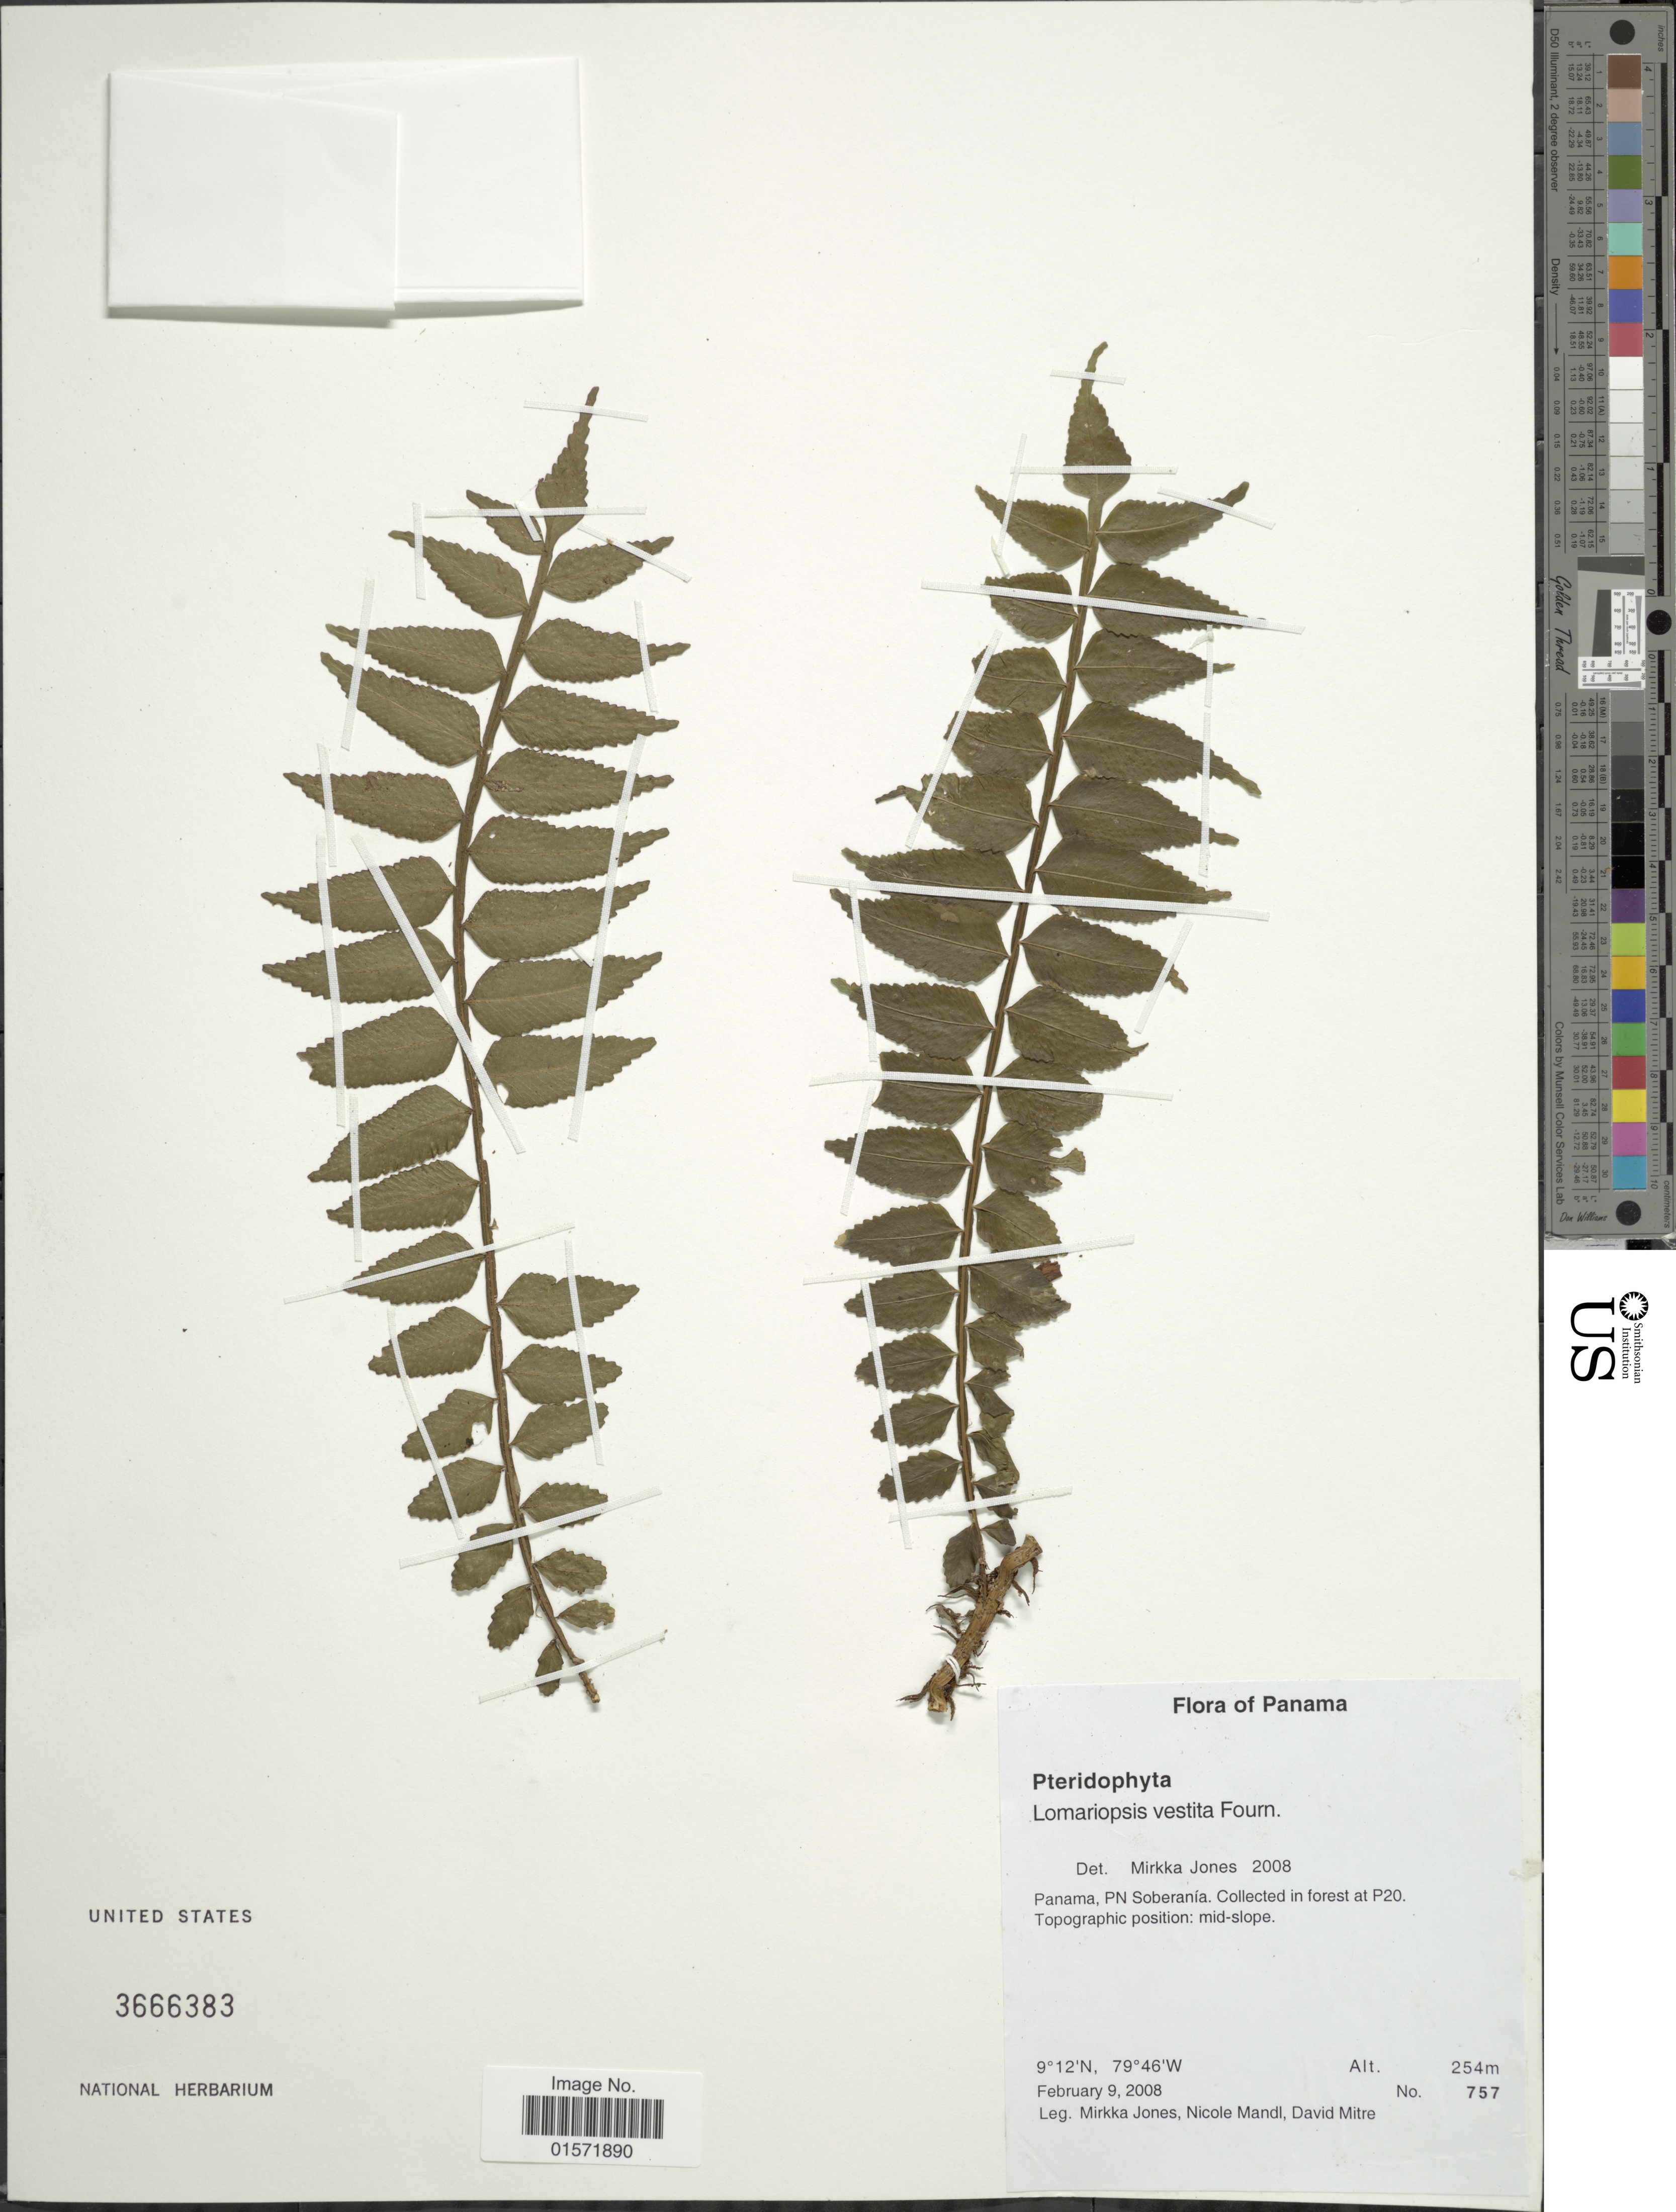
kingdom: Plantae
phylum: Tracheophyta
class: Polypodiopsida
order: Polypodiales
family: Lomariopsidaceae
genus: Lomariopsis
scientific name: Lomariopsis vestita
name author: E. Fourn.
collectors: M. Jones, N. Mandl & D. Mitre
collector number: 757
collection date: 2008-02-09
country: Panama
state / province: Panamá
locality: PN Soberanía, collected in forest at P20, Topographic position: mid-slope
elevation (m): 254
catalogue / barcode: US 3666383